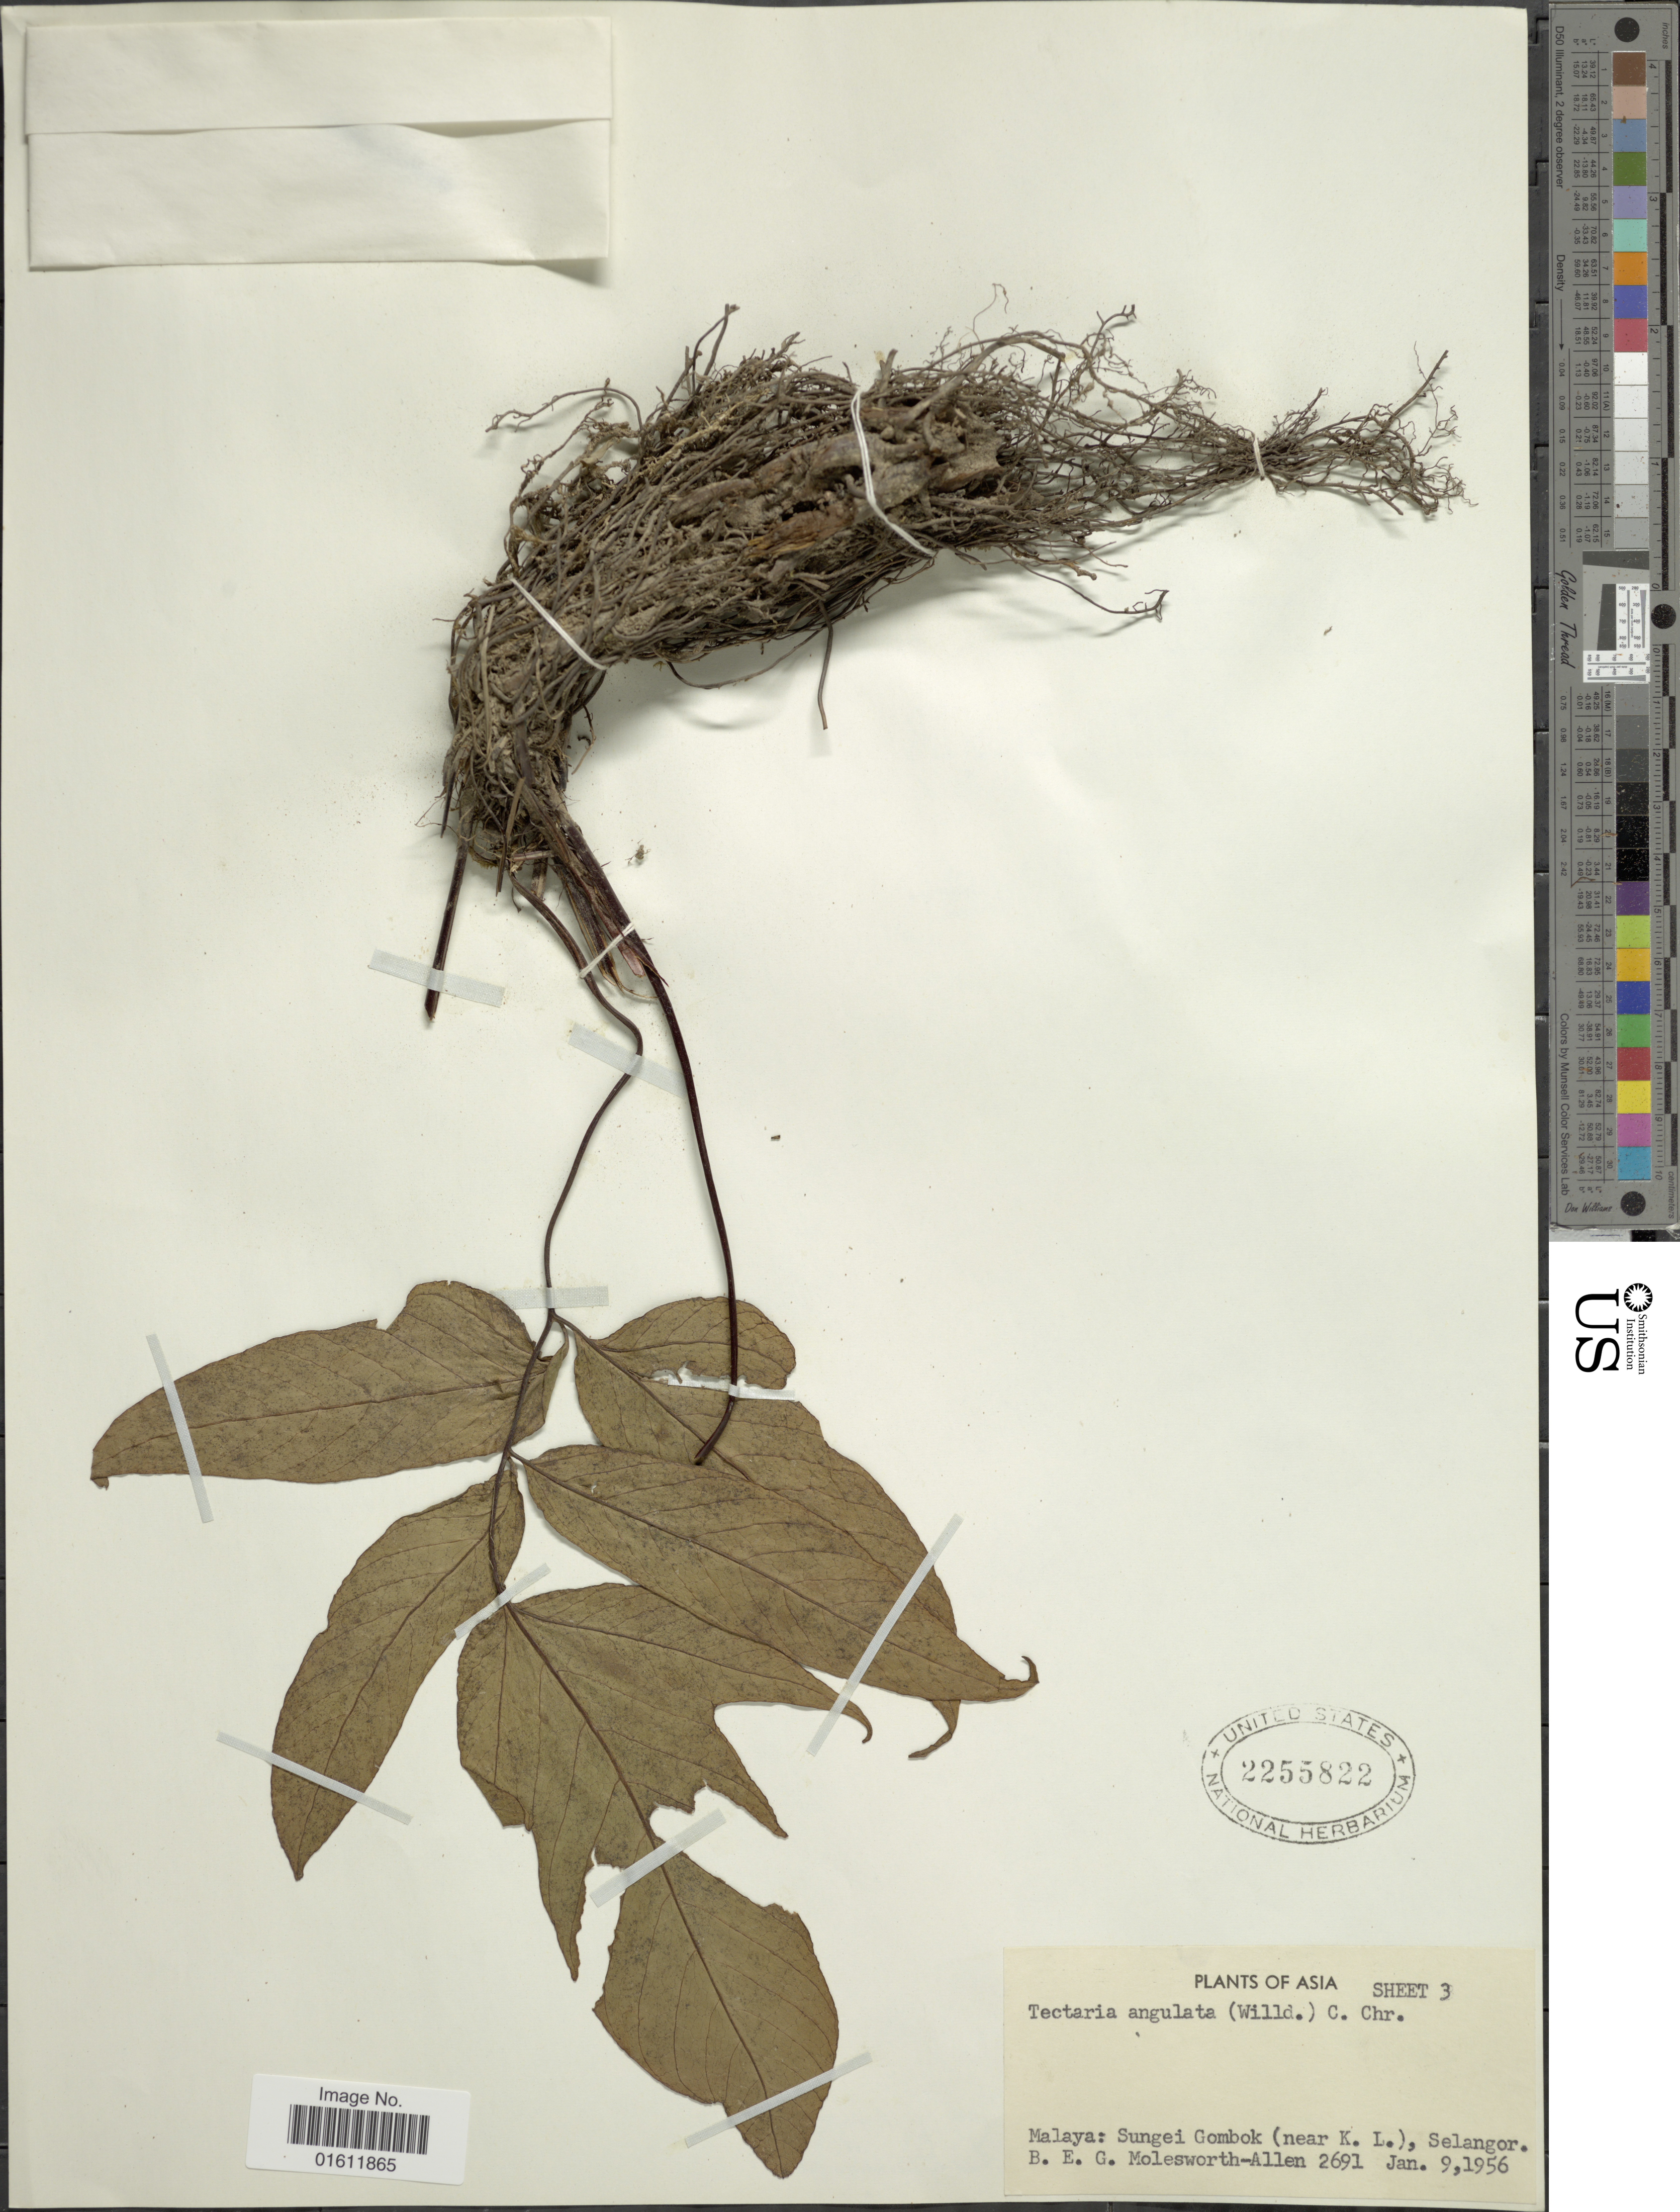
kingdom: Plantae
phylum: Tracheophyta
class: Polypodiopsida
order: Polypodiales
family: Tectariaceae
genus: Tectaria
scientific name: Tectaria angulata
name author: (Willd.) Copel.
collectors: B. E. G. Molesworth-Allen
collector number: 2691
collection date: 1956-01-09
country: Malaysia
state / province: Selangor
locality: Sungei Gombok (near K.L.).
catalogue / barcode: US 2255822